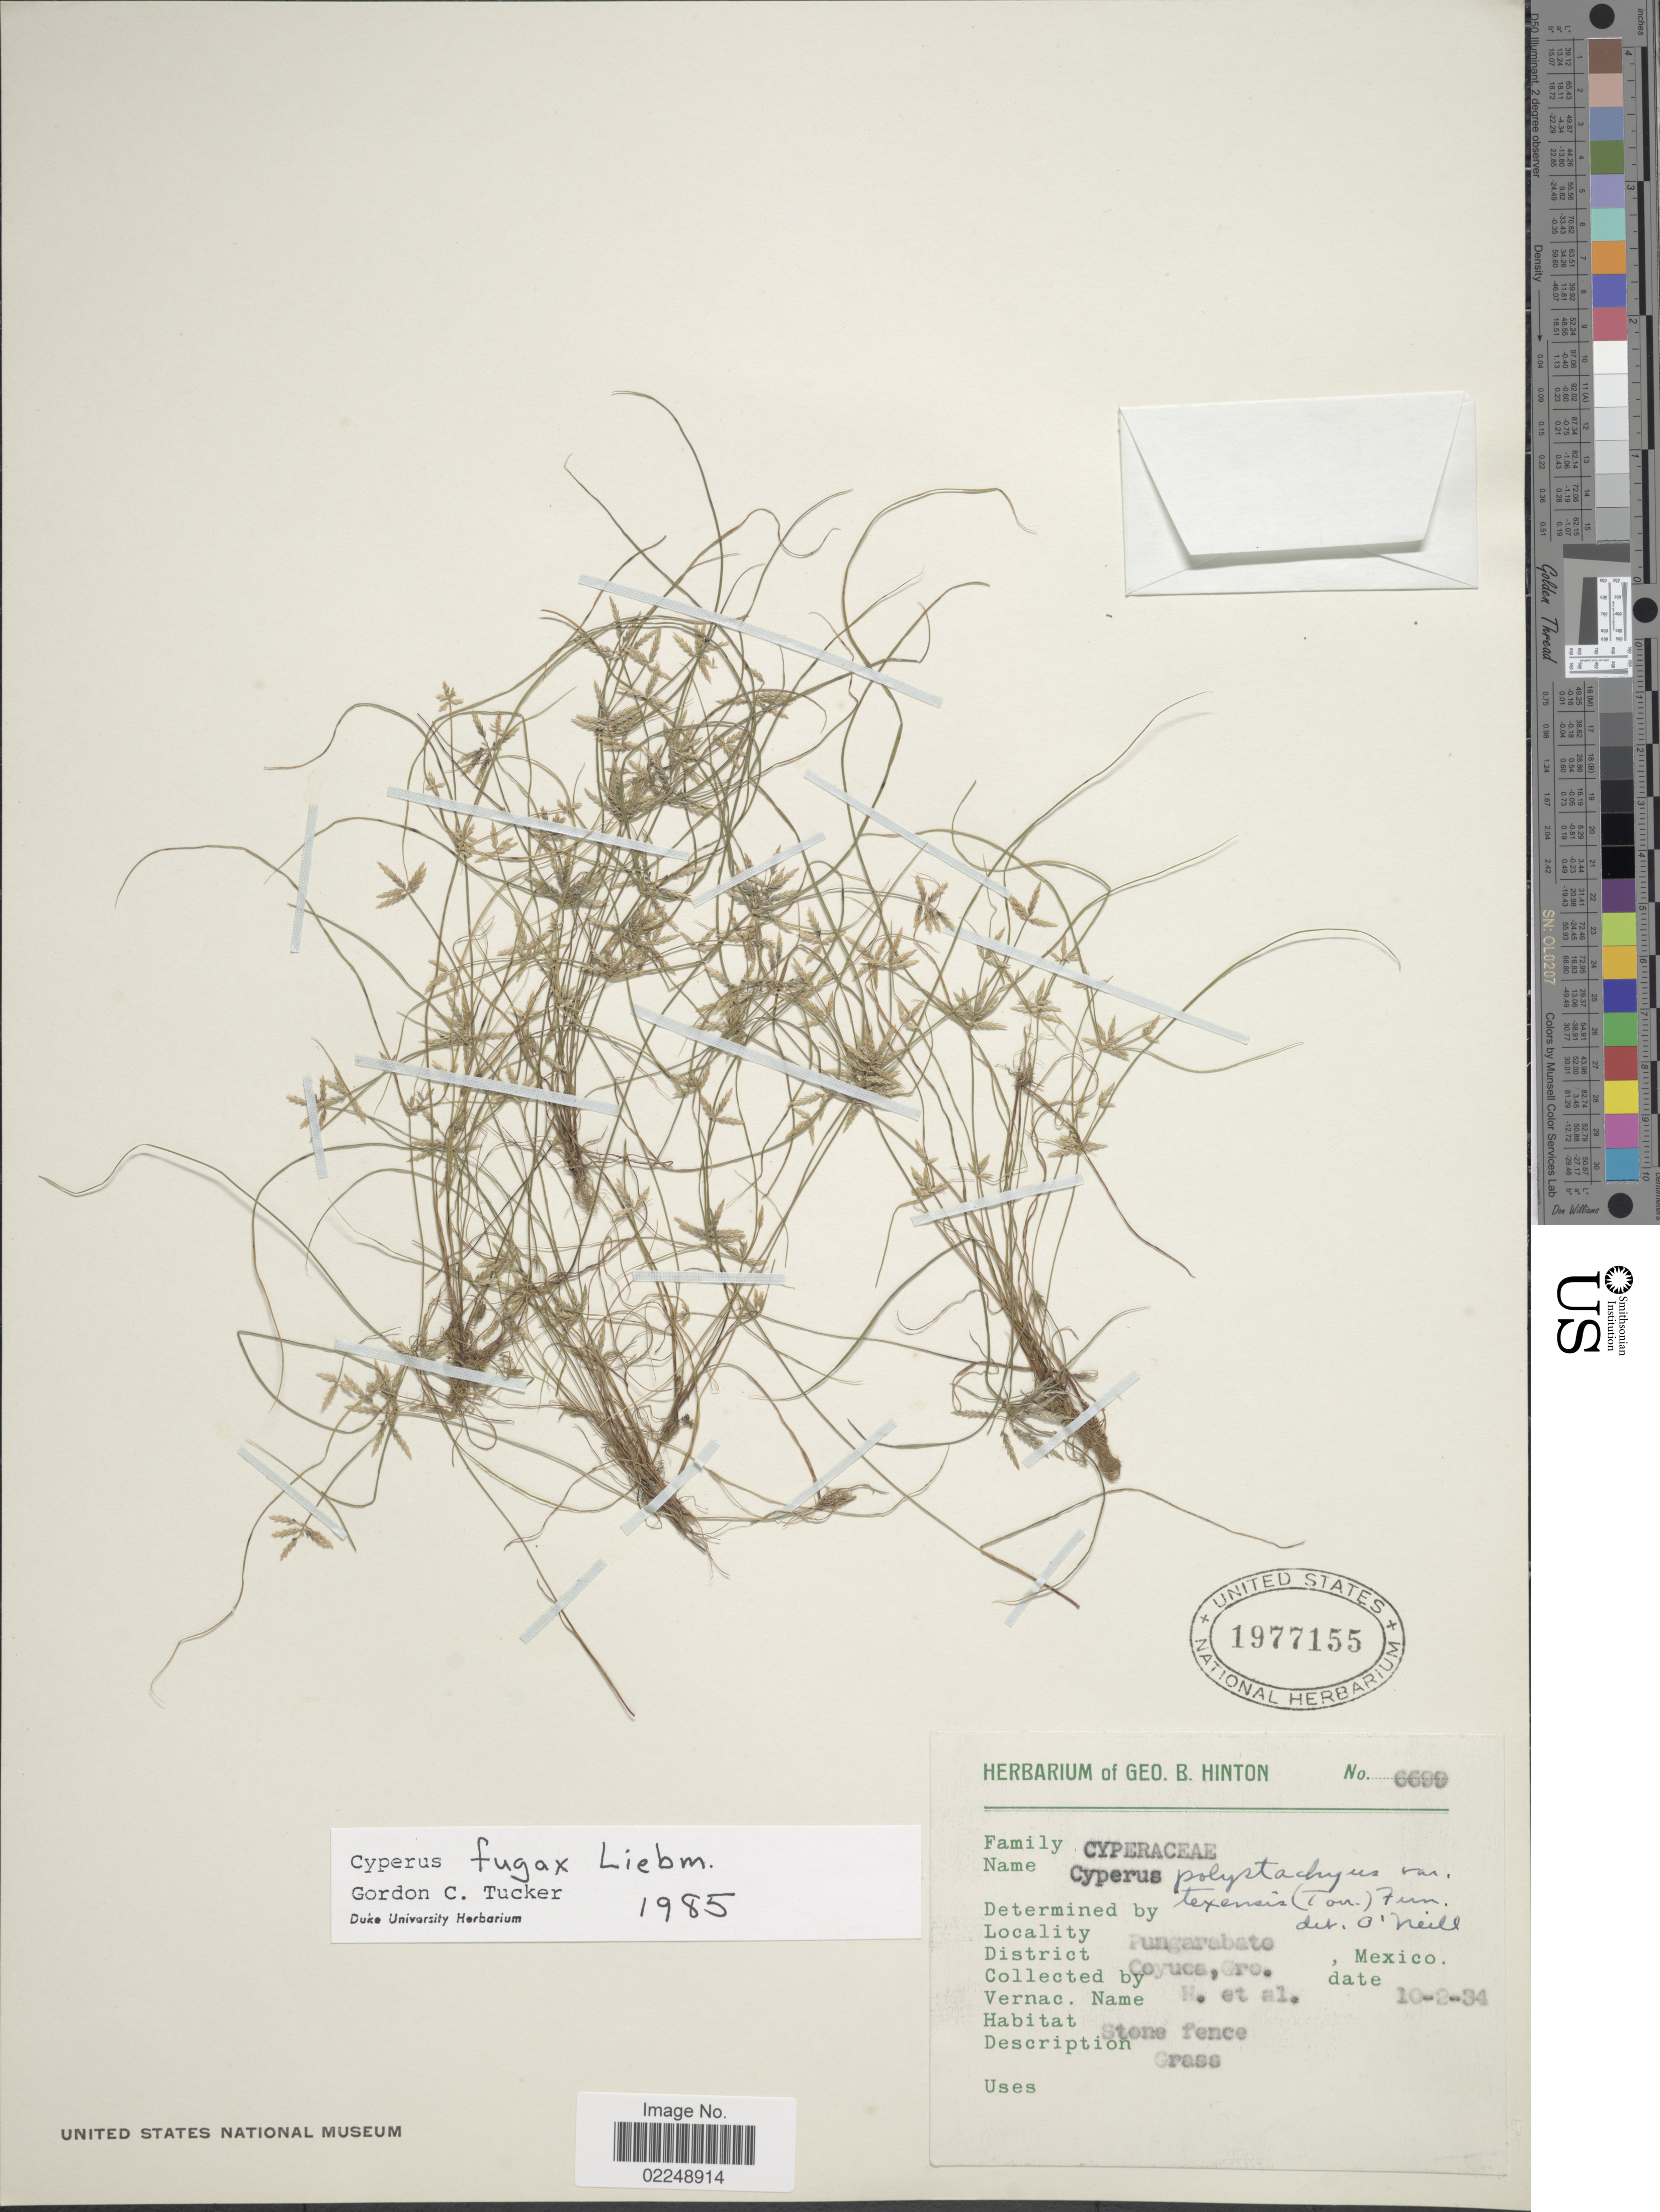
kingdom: Plantae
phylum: Tracheophyta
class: Liliopsida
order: Poales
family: Cyperaceae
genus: Cyperus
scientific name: Cyperus fugax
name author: Liebm.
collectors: G. B. Hinton & et al.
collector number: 6699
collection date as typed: Transcribed d/m/y: 2/10/34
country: Mexico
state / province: Guerrero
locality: Pungarabate, District Coyuca, Gro.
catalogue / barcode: US 1977155